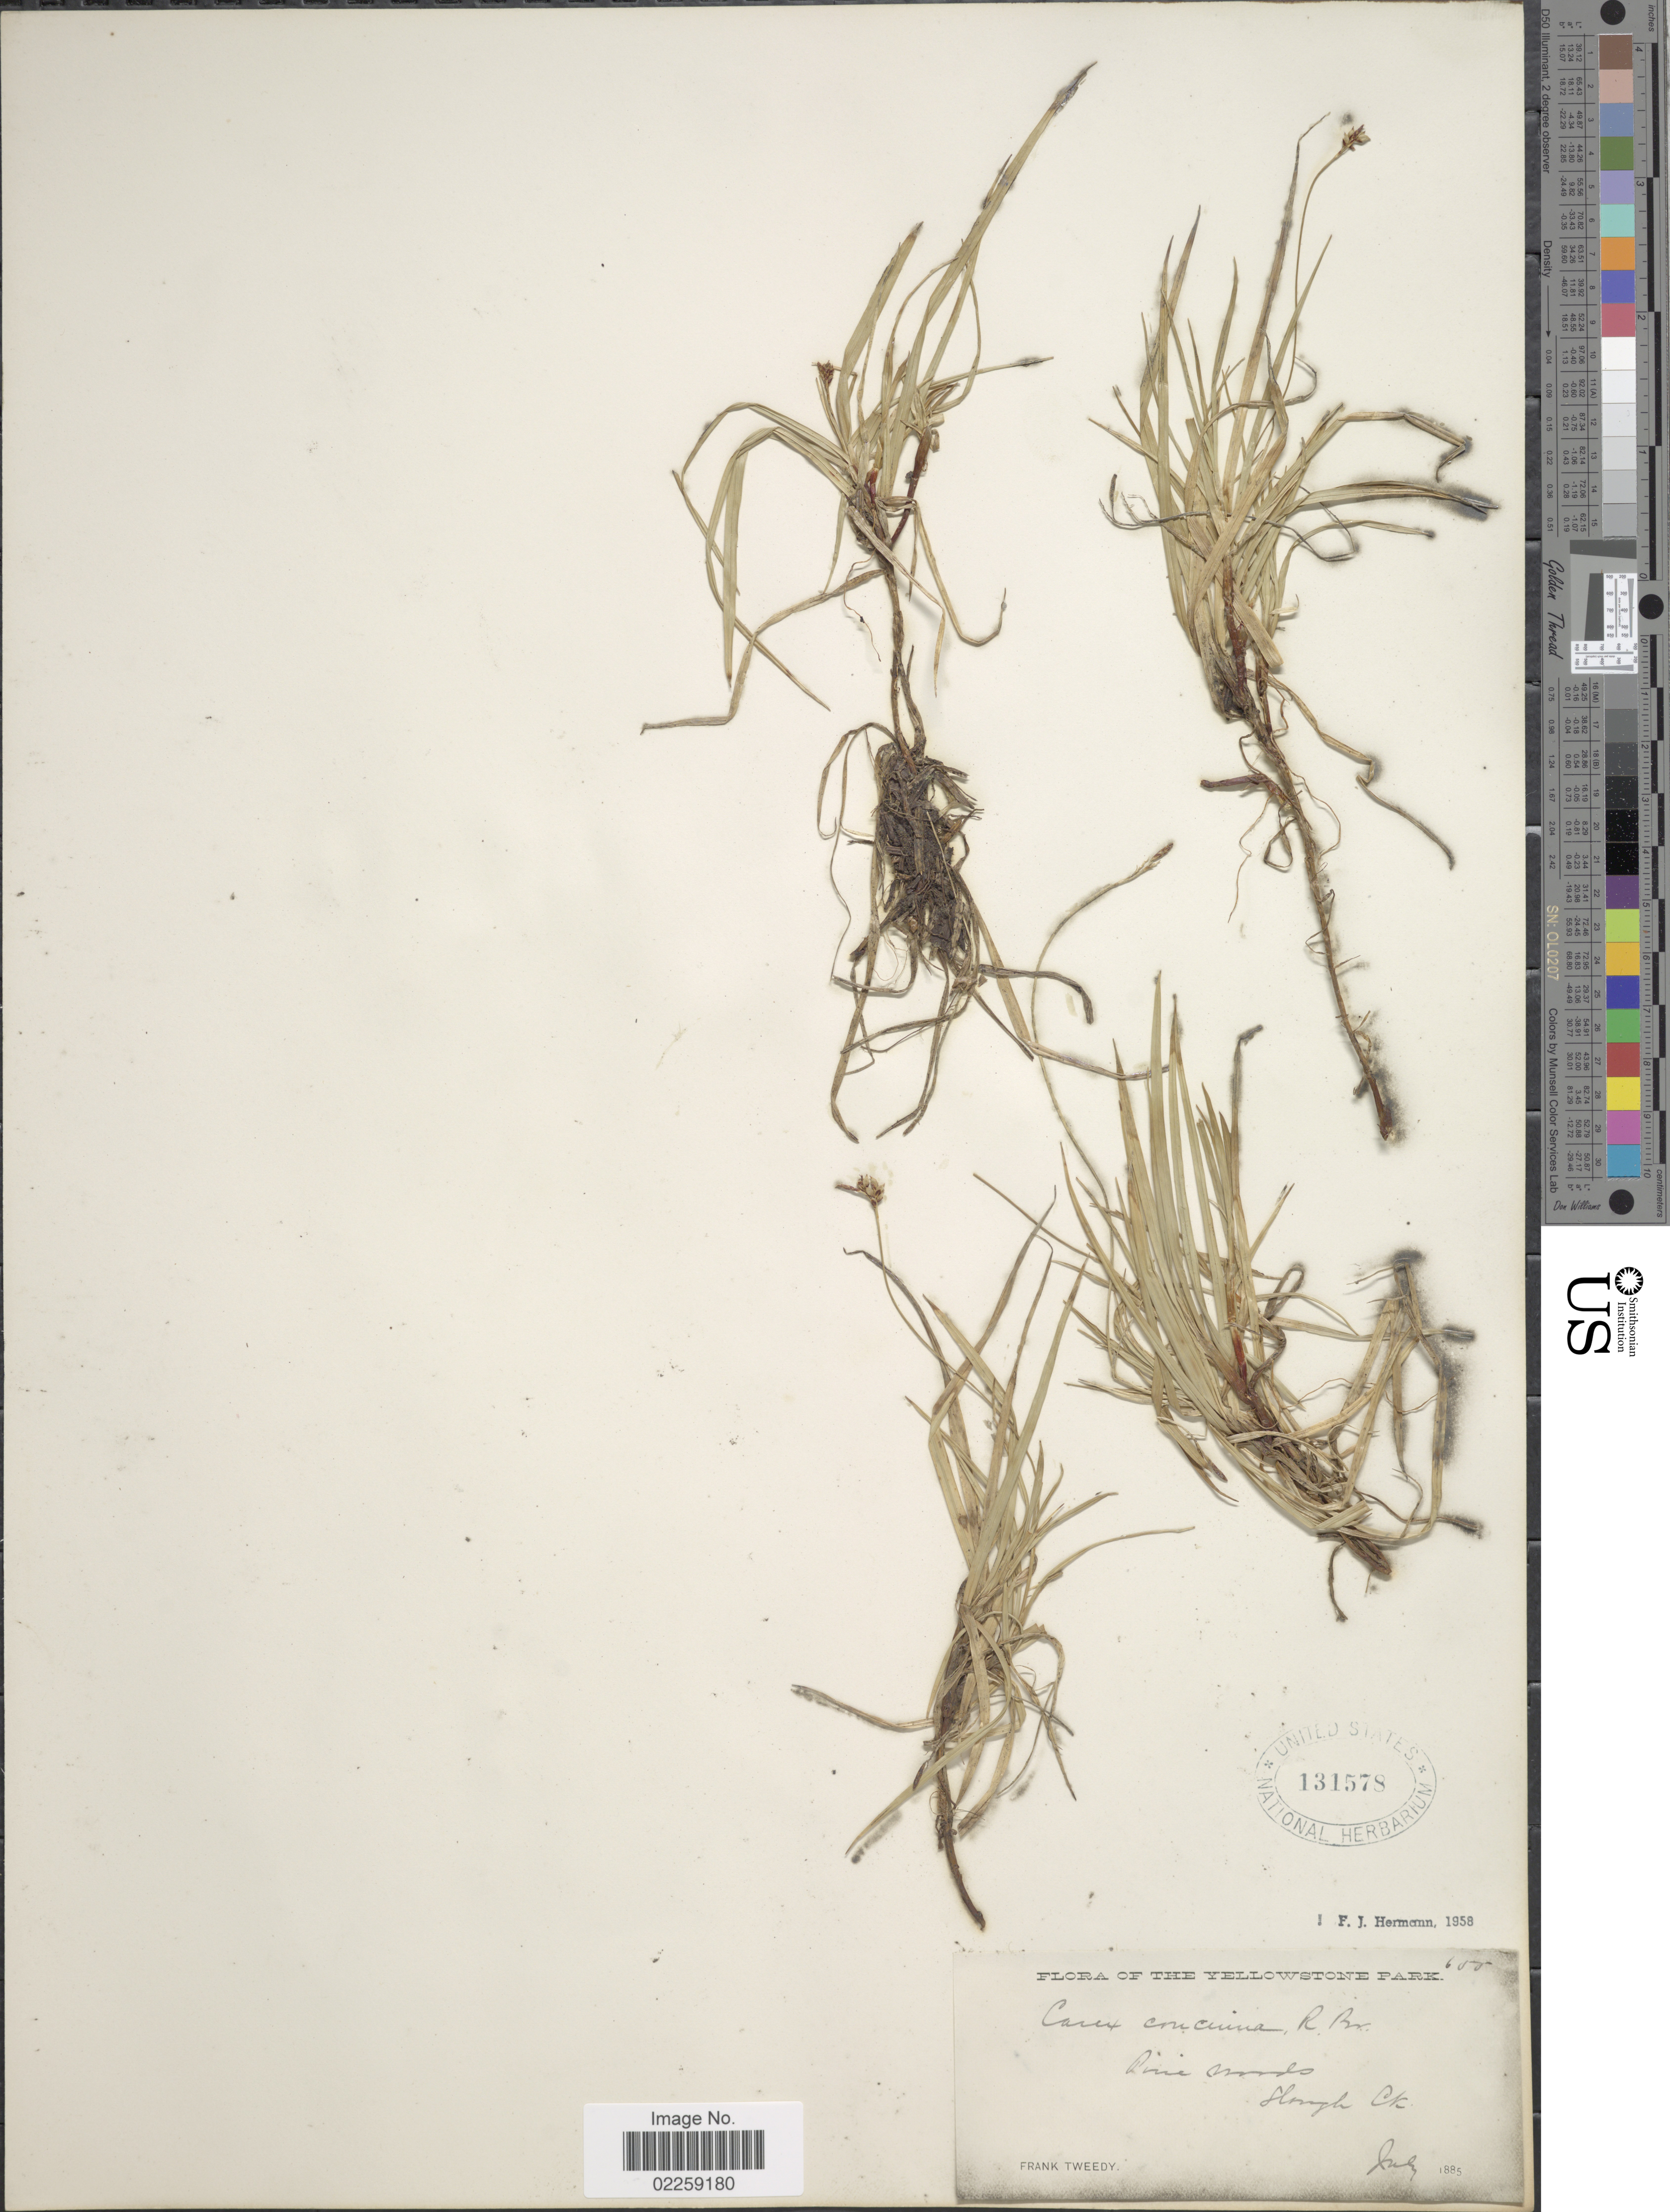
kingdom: Plantae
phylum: Tracheophyta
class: Liliopsida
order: Poales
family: Cyperaceae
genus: Carex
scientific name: Carex concinna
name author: R. Br.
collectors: F. Tweedy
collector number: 655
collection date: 1885-07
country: United States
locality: Yellowstone Park. Pine woods, Slough Ck.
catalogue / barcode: US 131578